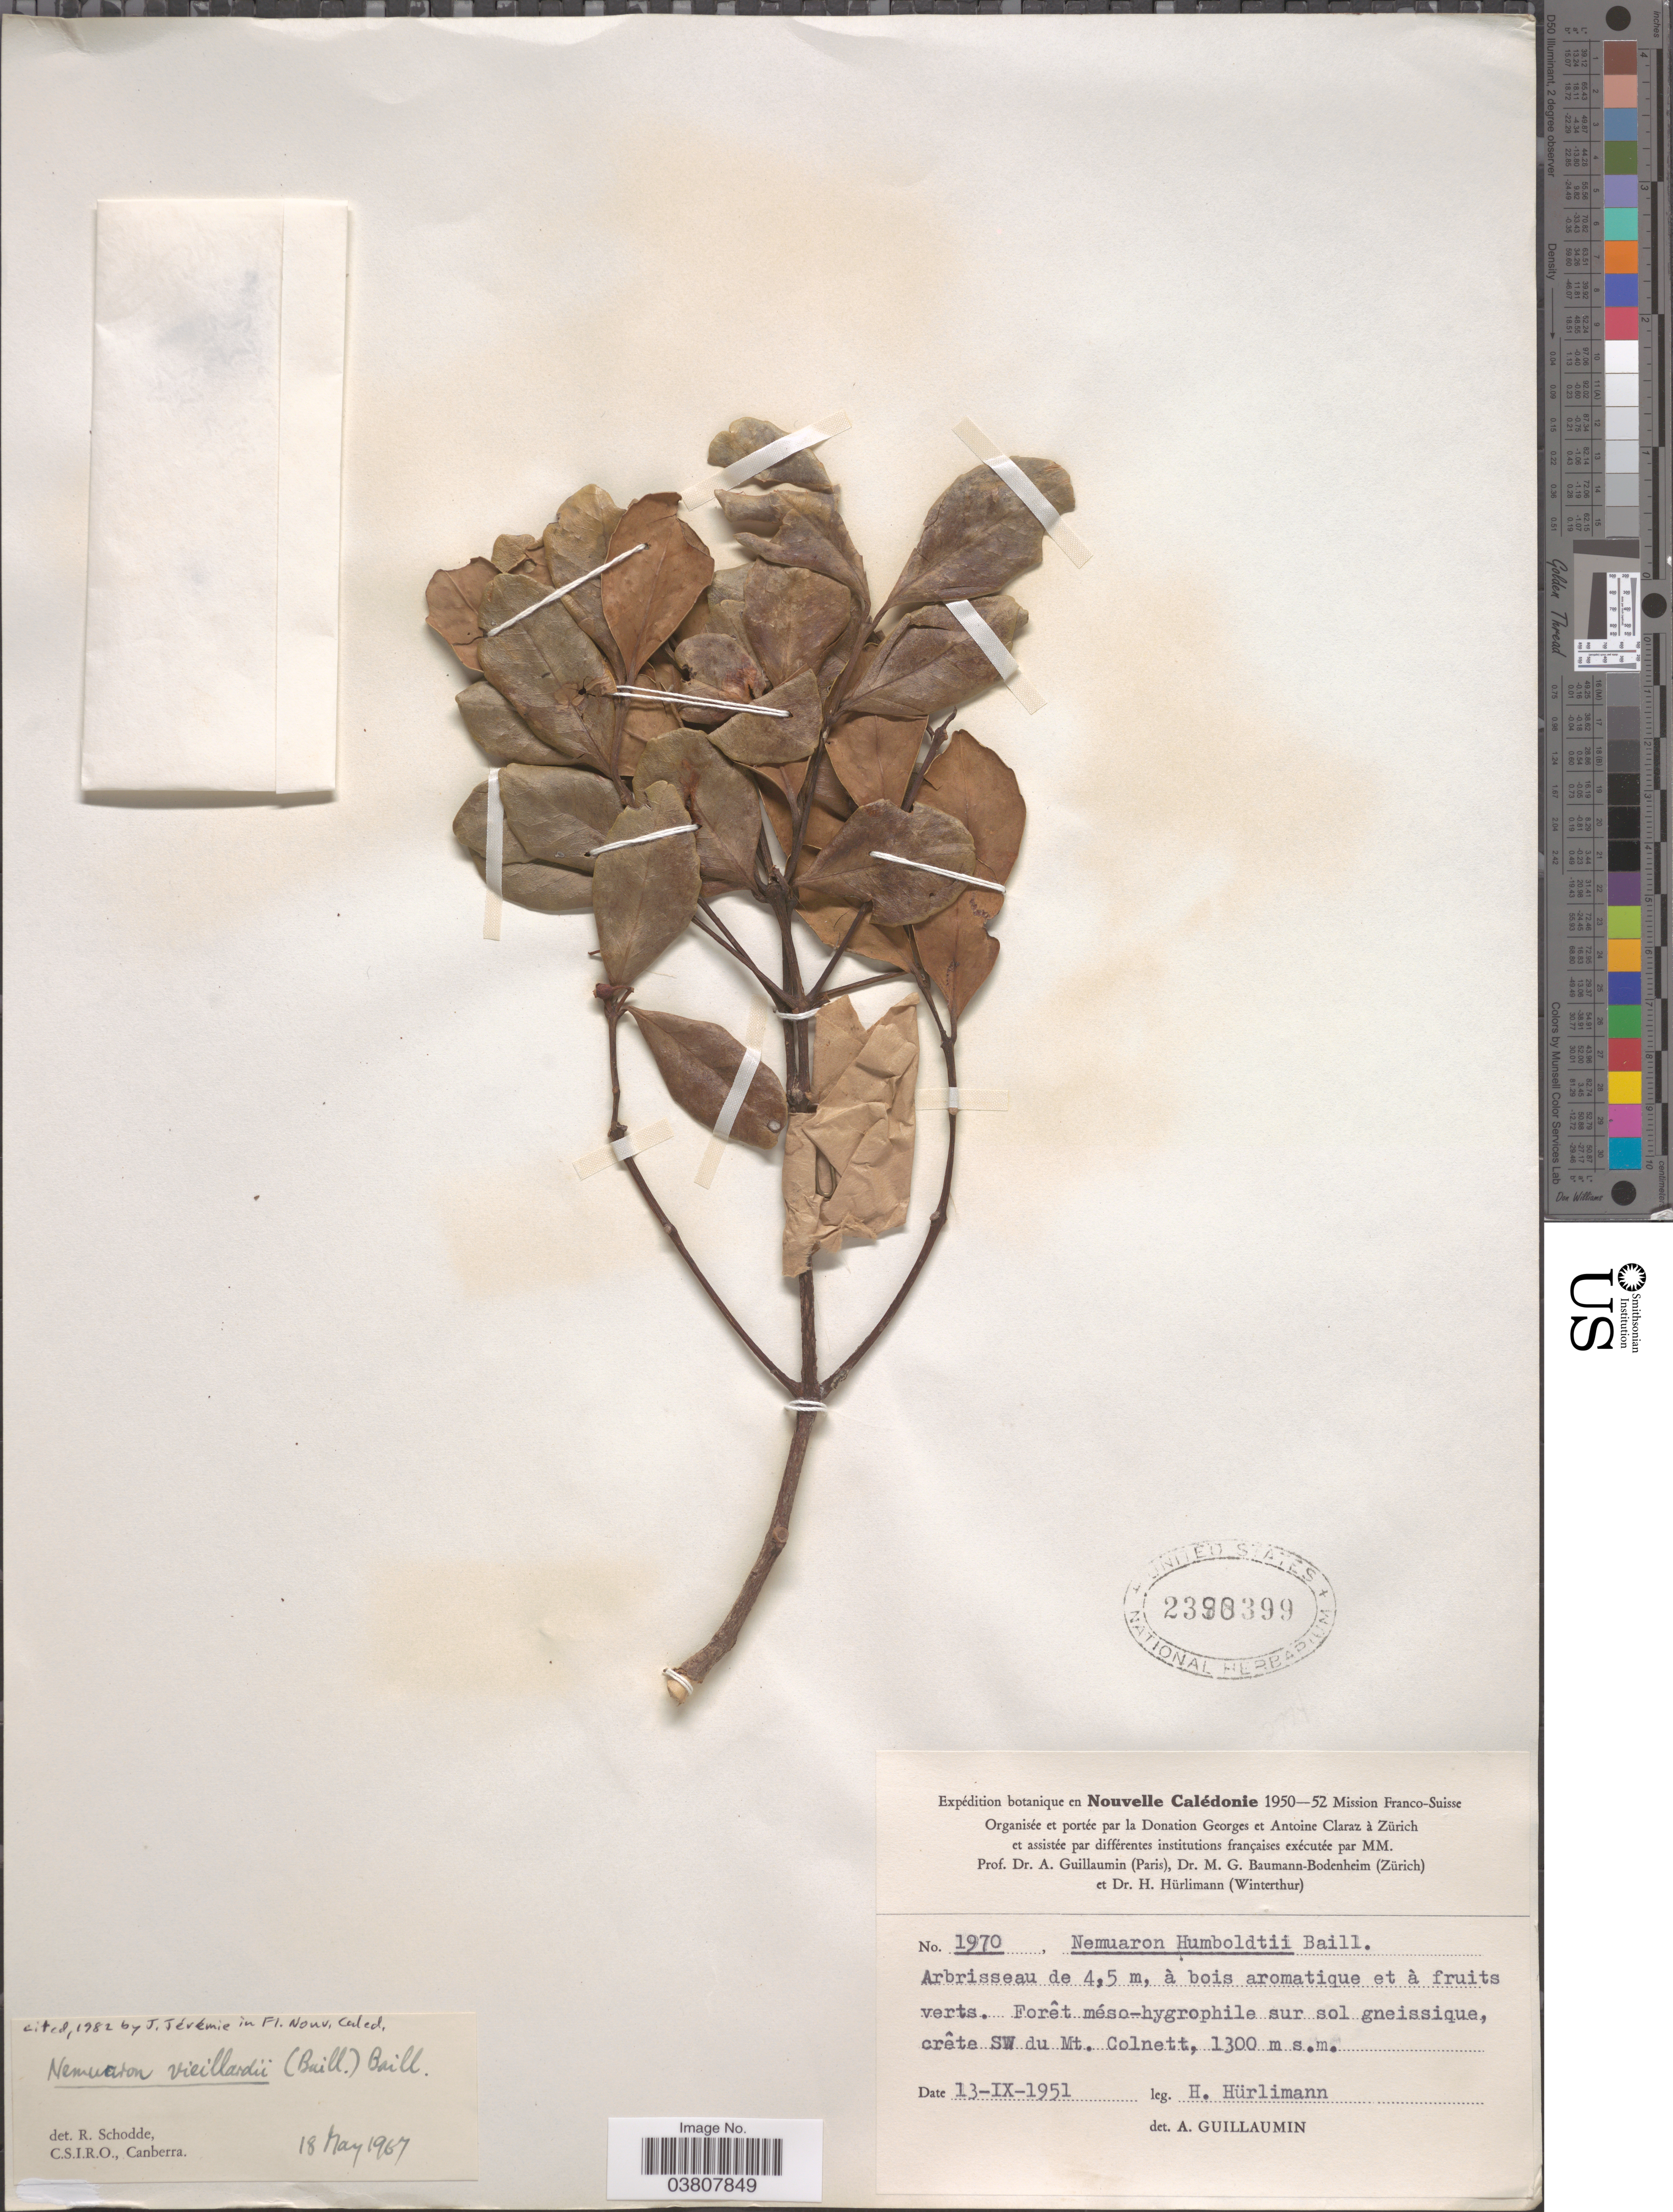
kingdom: Plantae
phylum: Tracheophyta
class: Magnoliopsida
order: Laurales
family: Atherospermataceae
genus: Nemuaron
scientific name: Nemuaron vieillardii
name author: Baill.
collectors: H. Hürlimann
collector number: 1970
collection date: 1951-09-13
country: New Caledonia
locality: Nouvelle Calédonie. Crête SW du Mt. Colnett.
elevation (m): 1300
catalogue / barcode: US 1390399